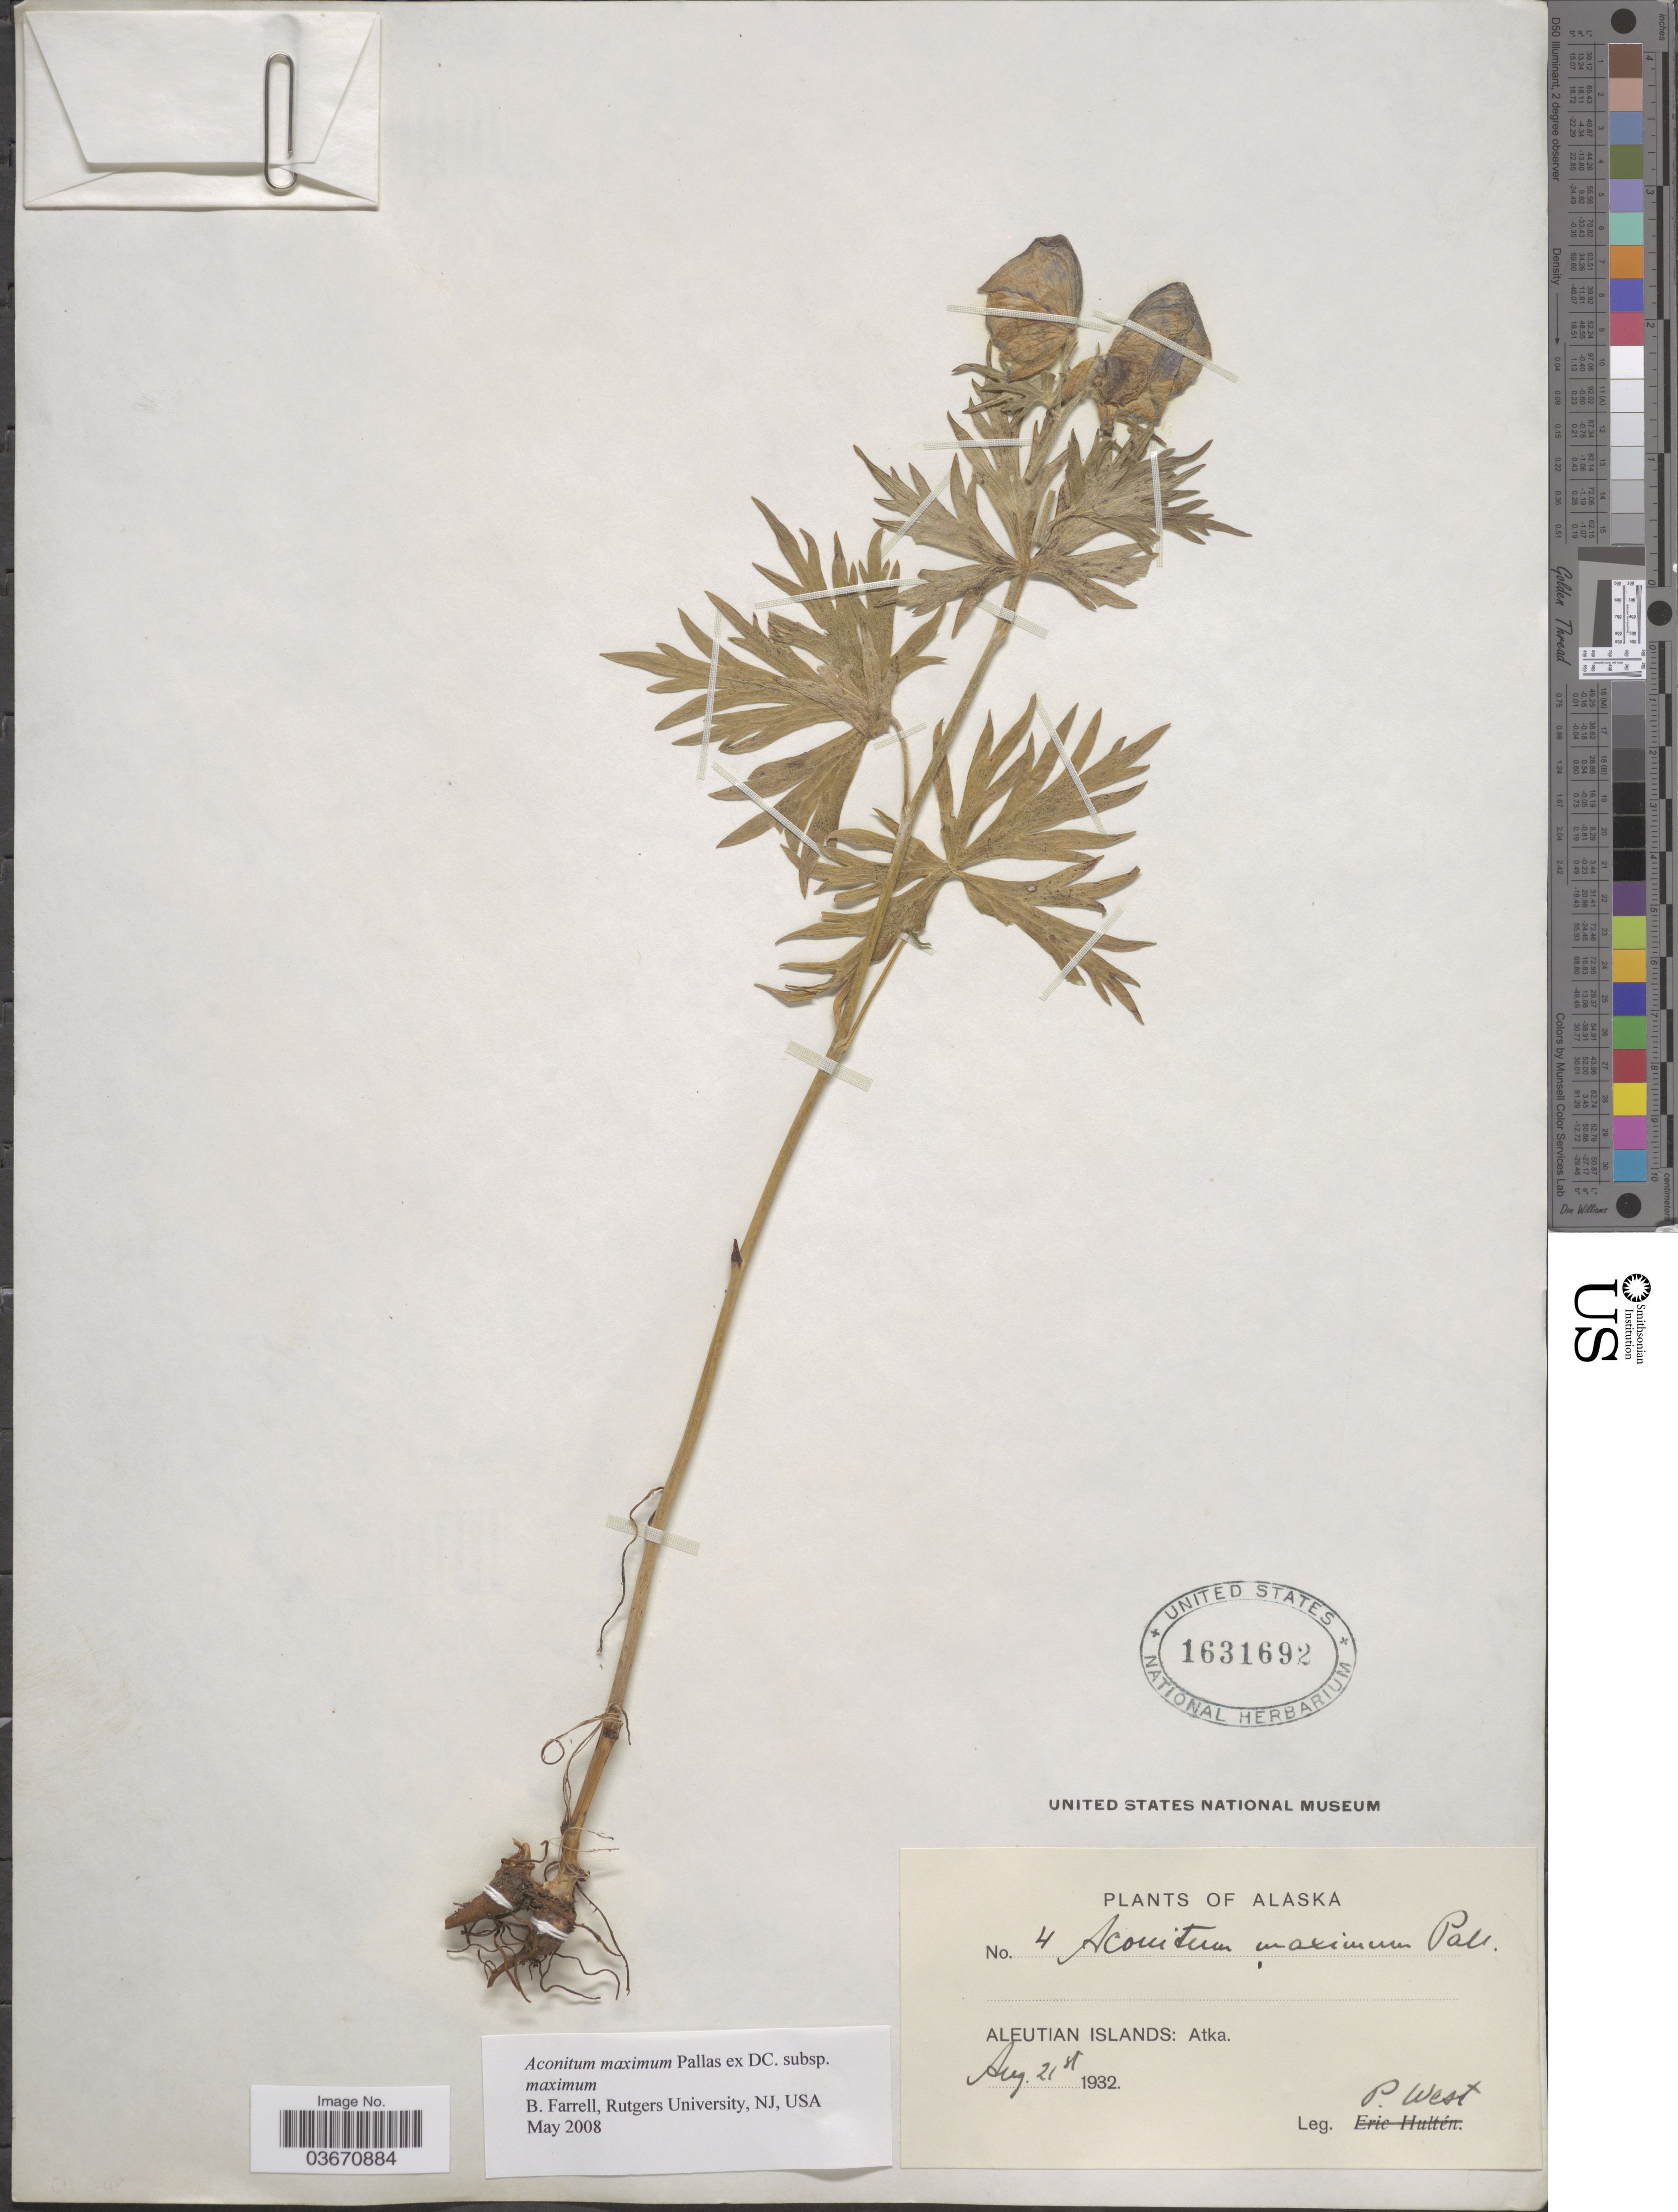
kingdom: Plantae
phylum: Tracheophyta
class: Magnoliopsida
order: Ranunculales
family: Ranunculaceae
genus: Aconitum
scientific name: Aconitum maximum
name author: Pall. ex DC.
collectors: P. West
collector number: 4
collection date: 1932-08-21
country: United States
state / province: Alaska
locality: Aleutian Islands: Atka.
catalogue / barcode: US 1631692